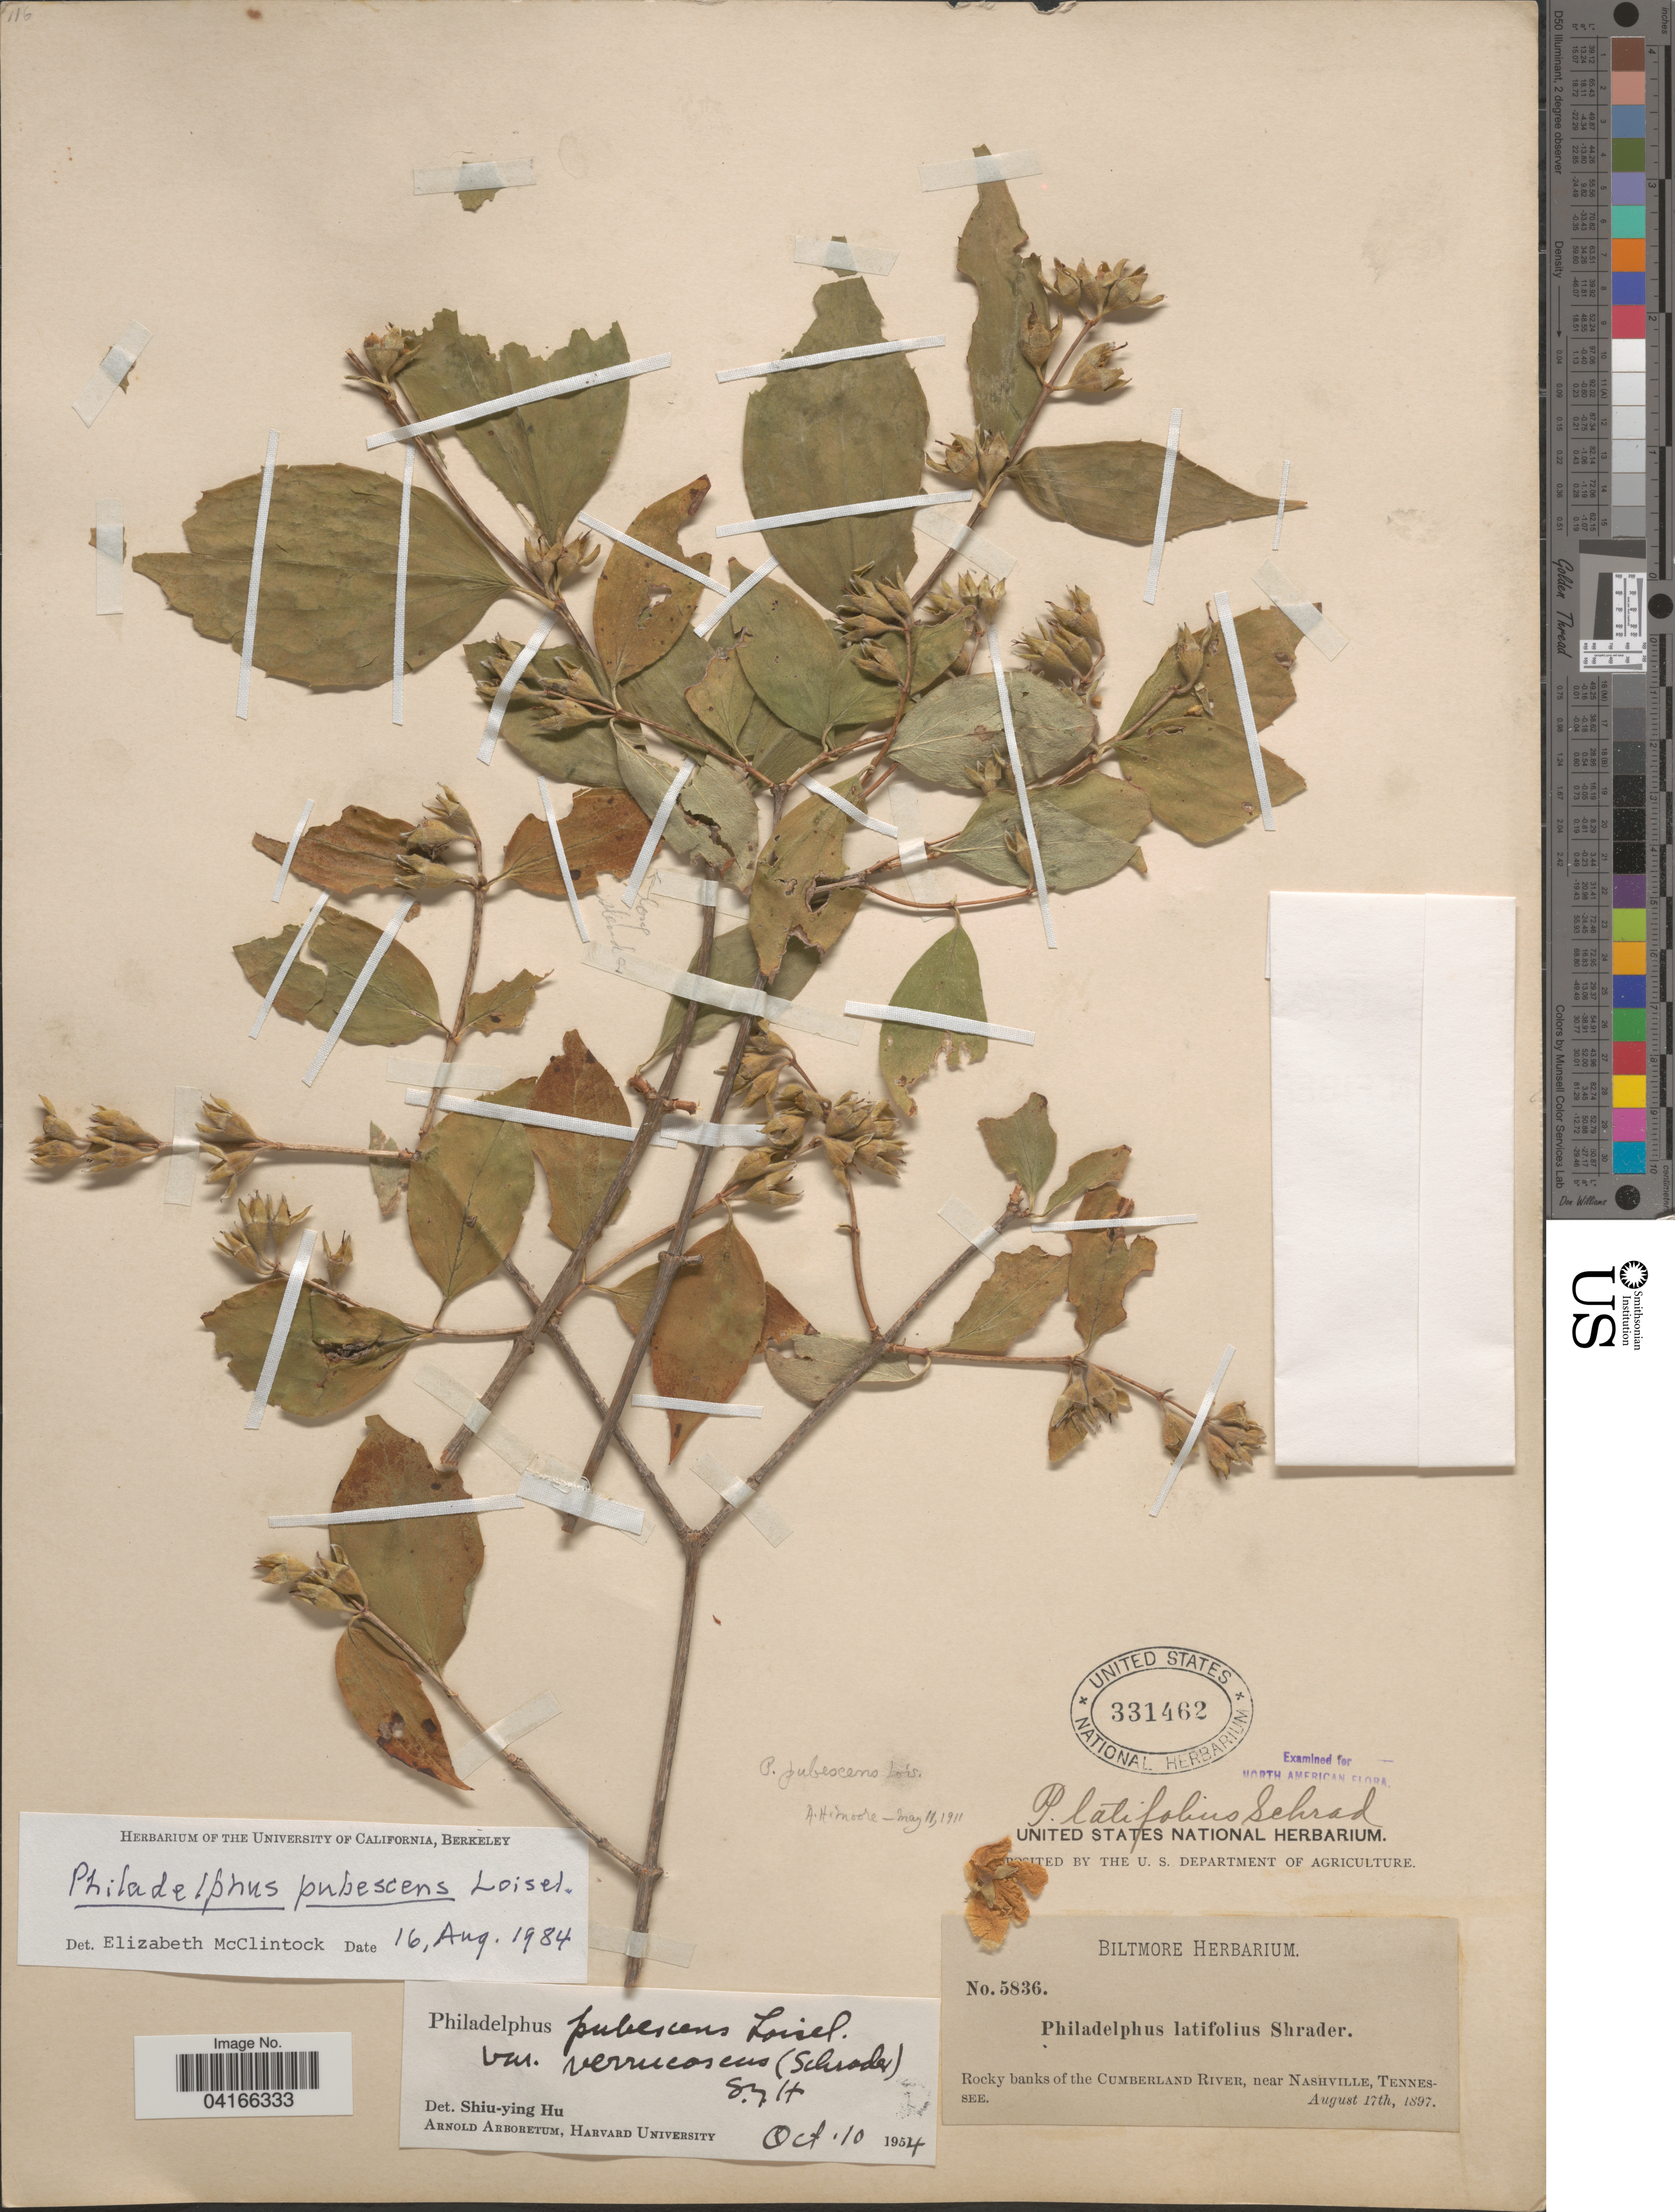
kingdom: Plantae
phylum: Tracheophyta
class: Magnoliopsida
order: Cornales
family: Hydrangeaceae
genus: Philadelphus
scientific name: Philadelphus pubescens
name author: Loisel.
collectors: ex herb. Biltmore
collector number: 5836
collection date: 1897-08-17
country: United States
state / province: Tennessee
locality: Rocky banks of the Cumberland River, near Nashville.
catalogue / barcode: US 331462